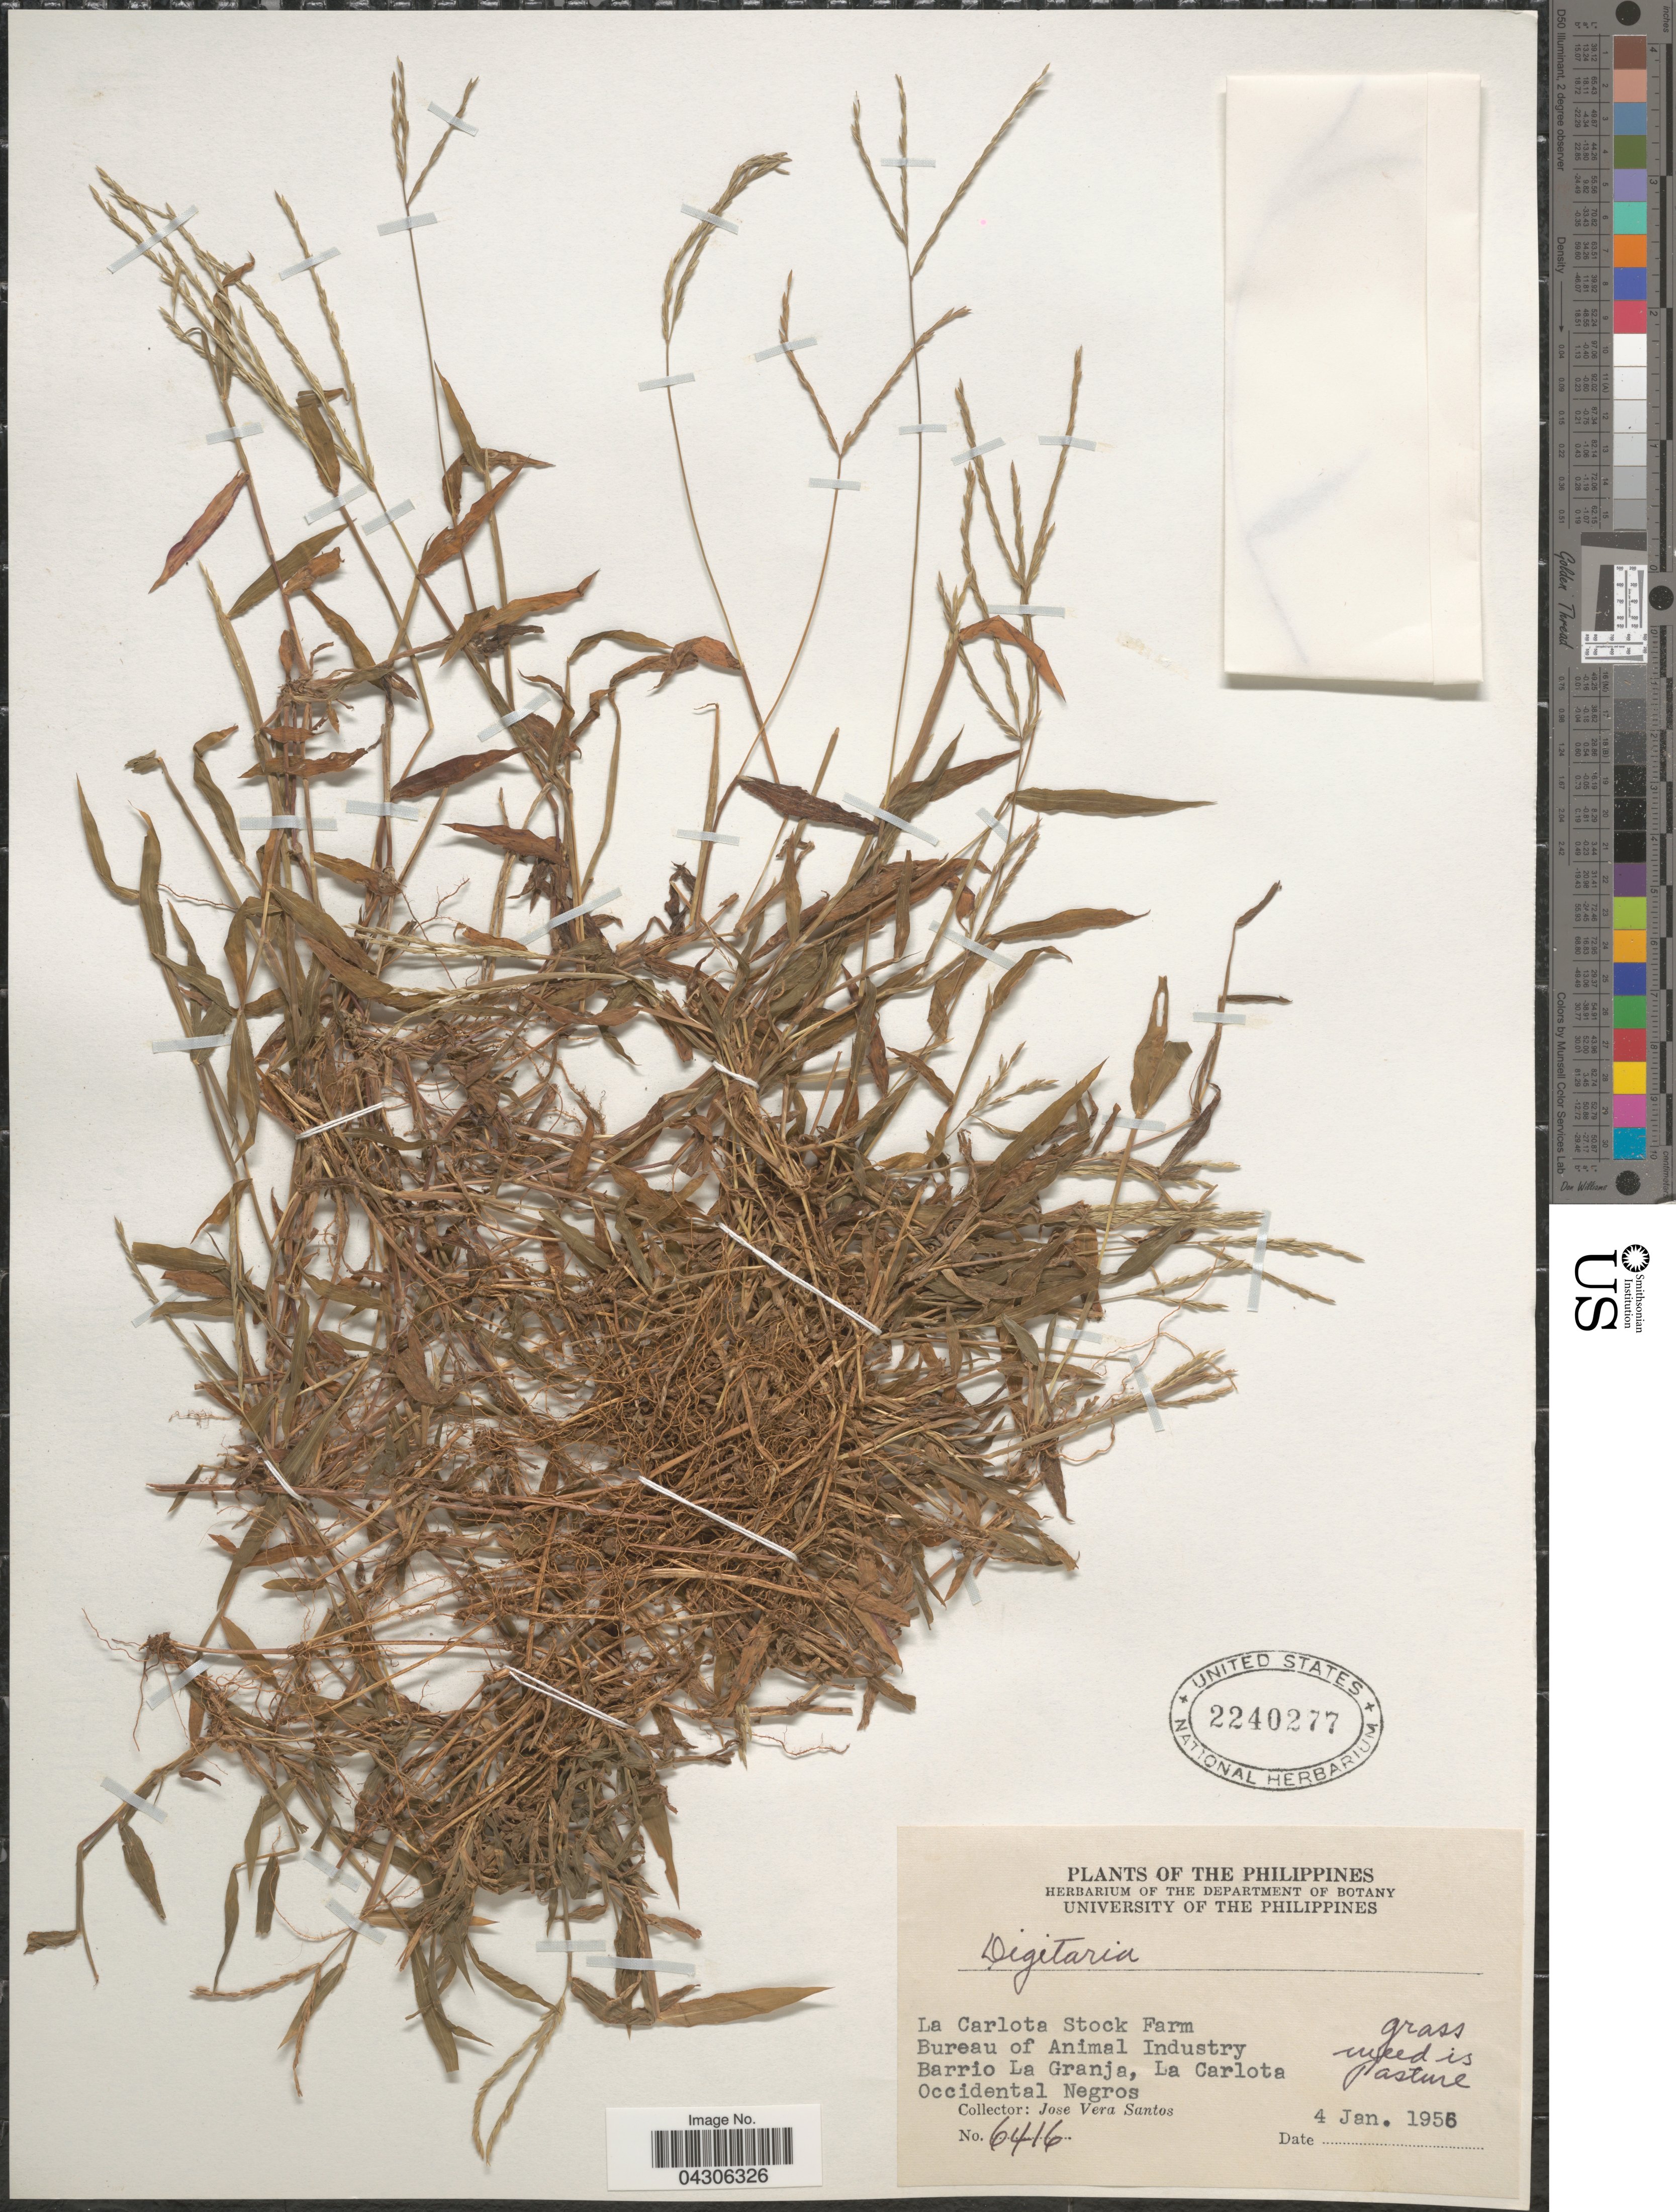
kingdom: Plantae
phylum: Tracheophyta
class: Liliopsida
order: Poales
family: Poaceae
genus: Digitaria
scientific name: Digitaria sp.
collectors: J. Vera Santos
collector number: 6416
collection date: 1956-01-04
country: Philippines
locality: La Carlota Stock Farm. Bureau of Animal Industry. Barrio La Granja. La Carlota. Occidental Negros.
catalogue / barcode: US 2240277